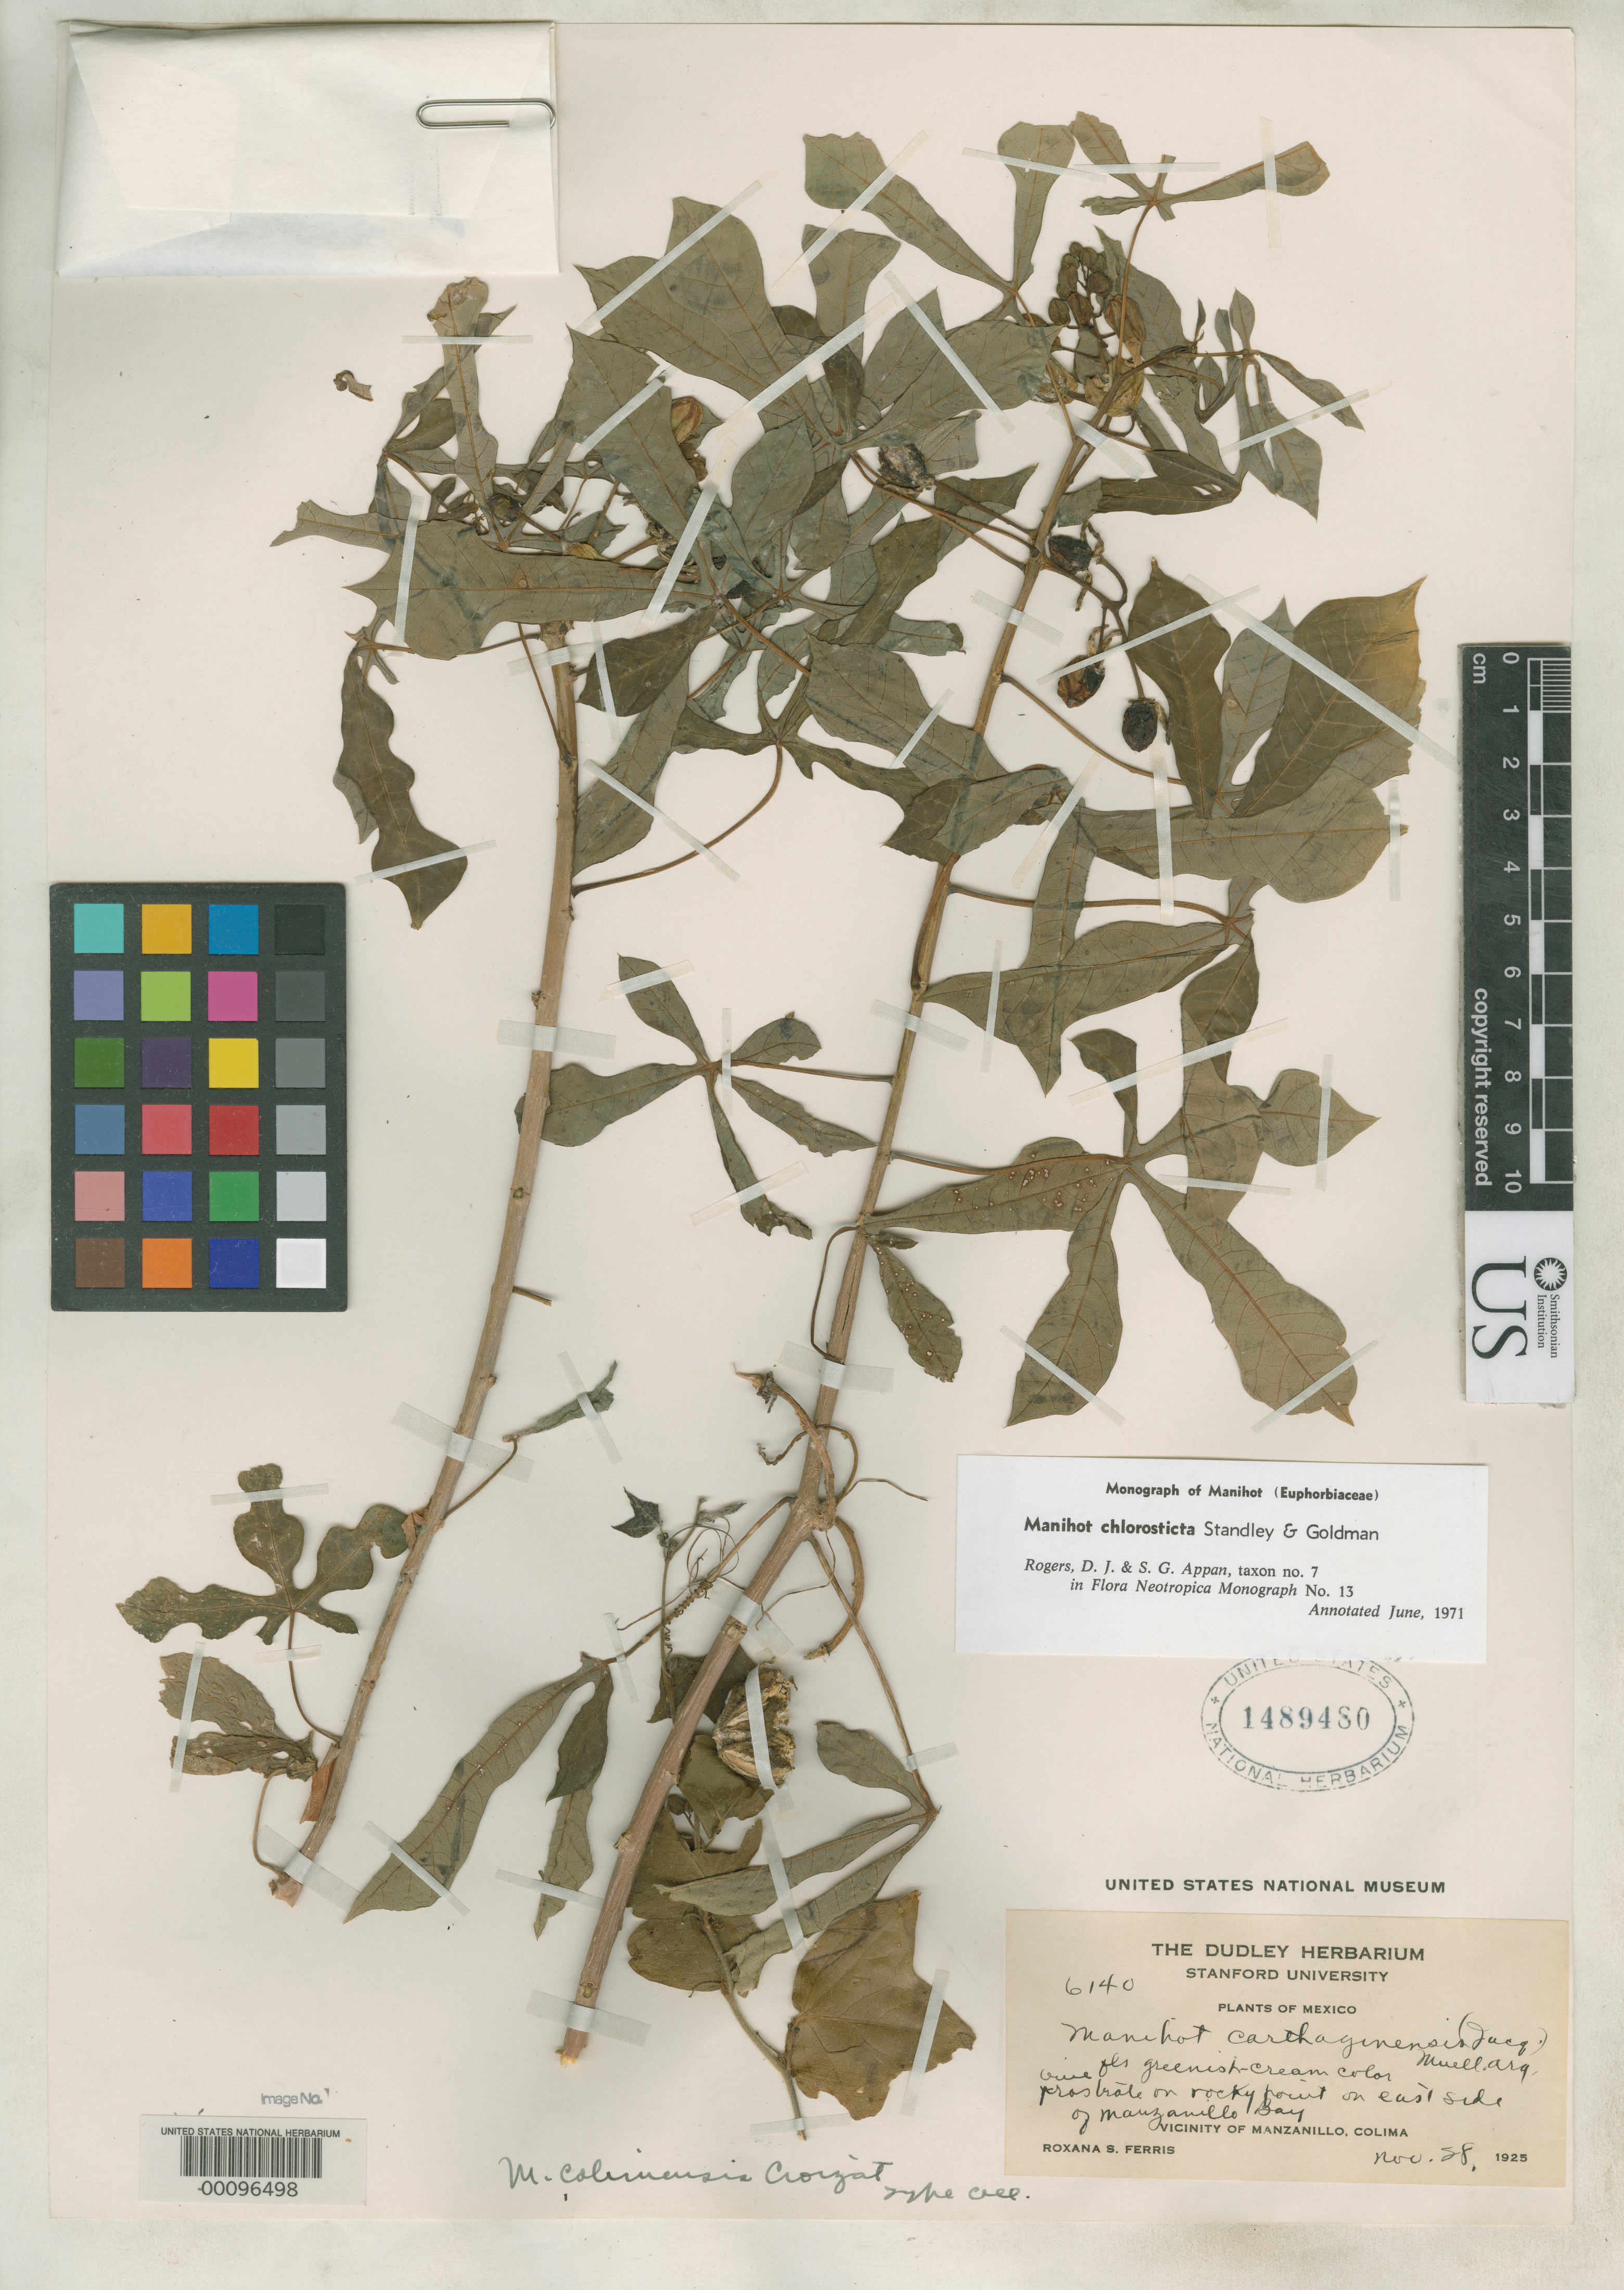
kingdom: Plantae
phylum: Tracheophyta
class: Magnoliopsida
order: Malpighiales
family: Euphorbiaceae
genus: Manihot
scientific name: Manihot colimensis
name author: Croizat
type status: Isotype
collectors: R. S. Ferris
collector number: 6140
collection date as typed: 28 Nov 1925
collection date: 1925-11-28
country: Mexico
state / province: Colima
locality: East side of Manzanillo Bay.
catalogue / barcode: US 1489480